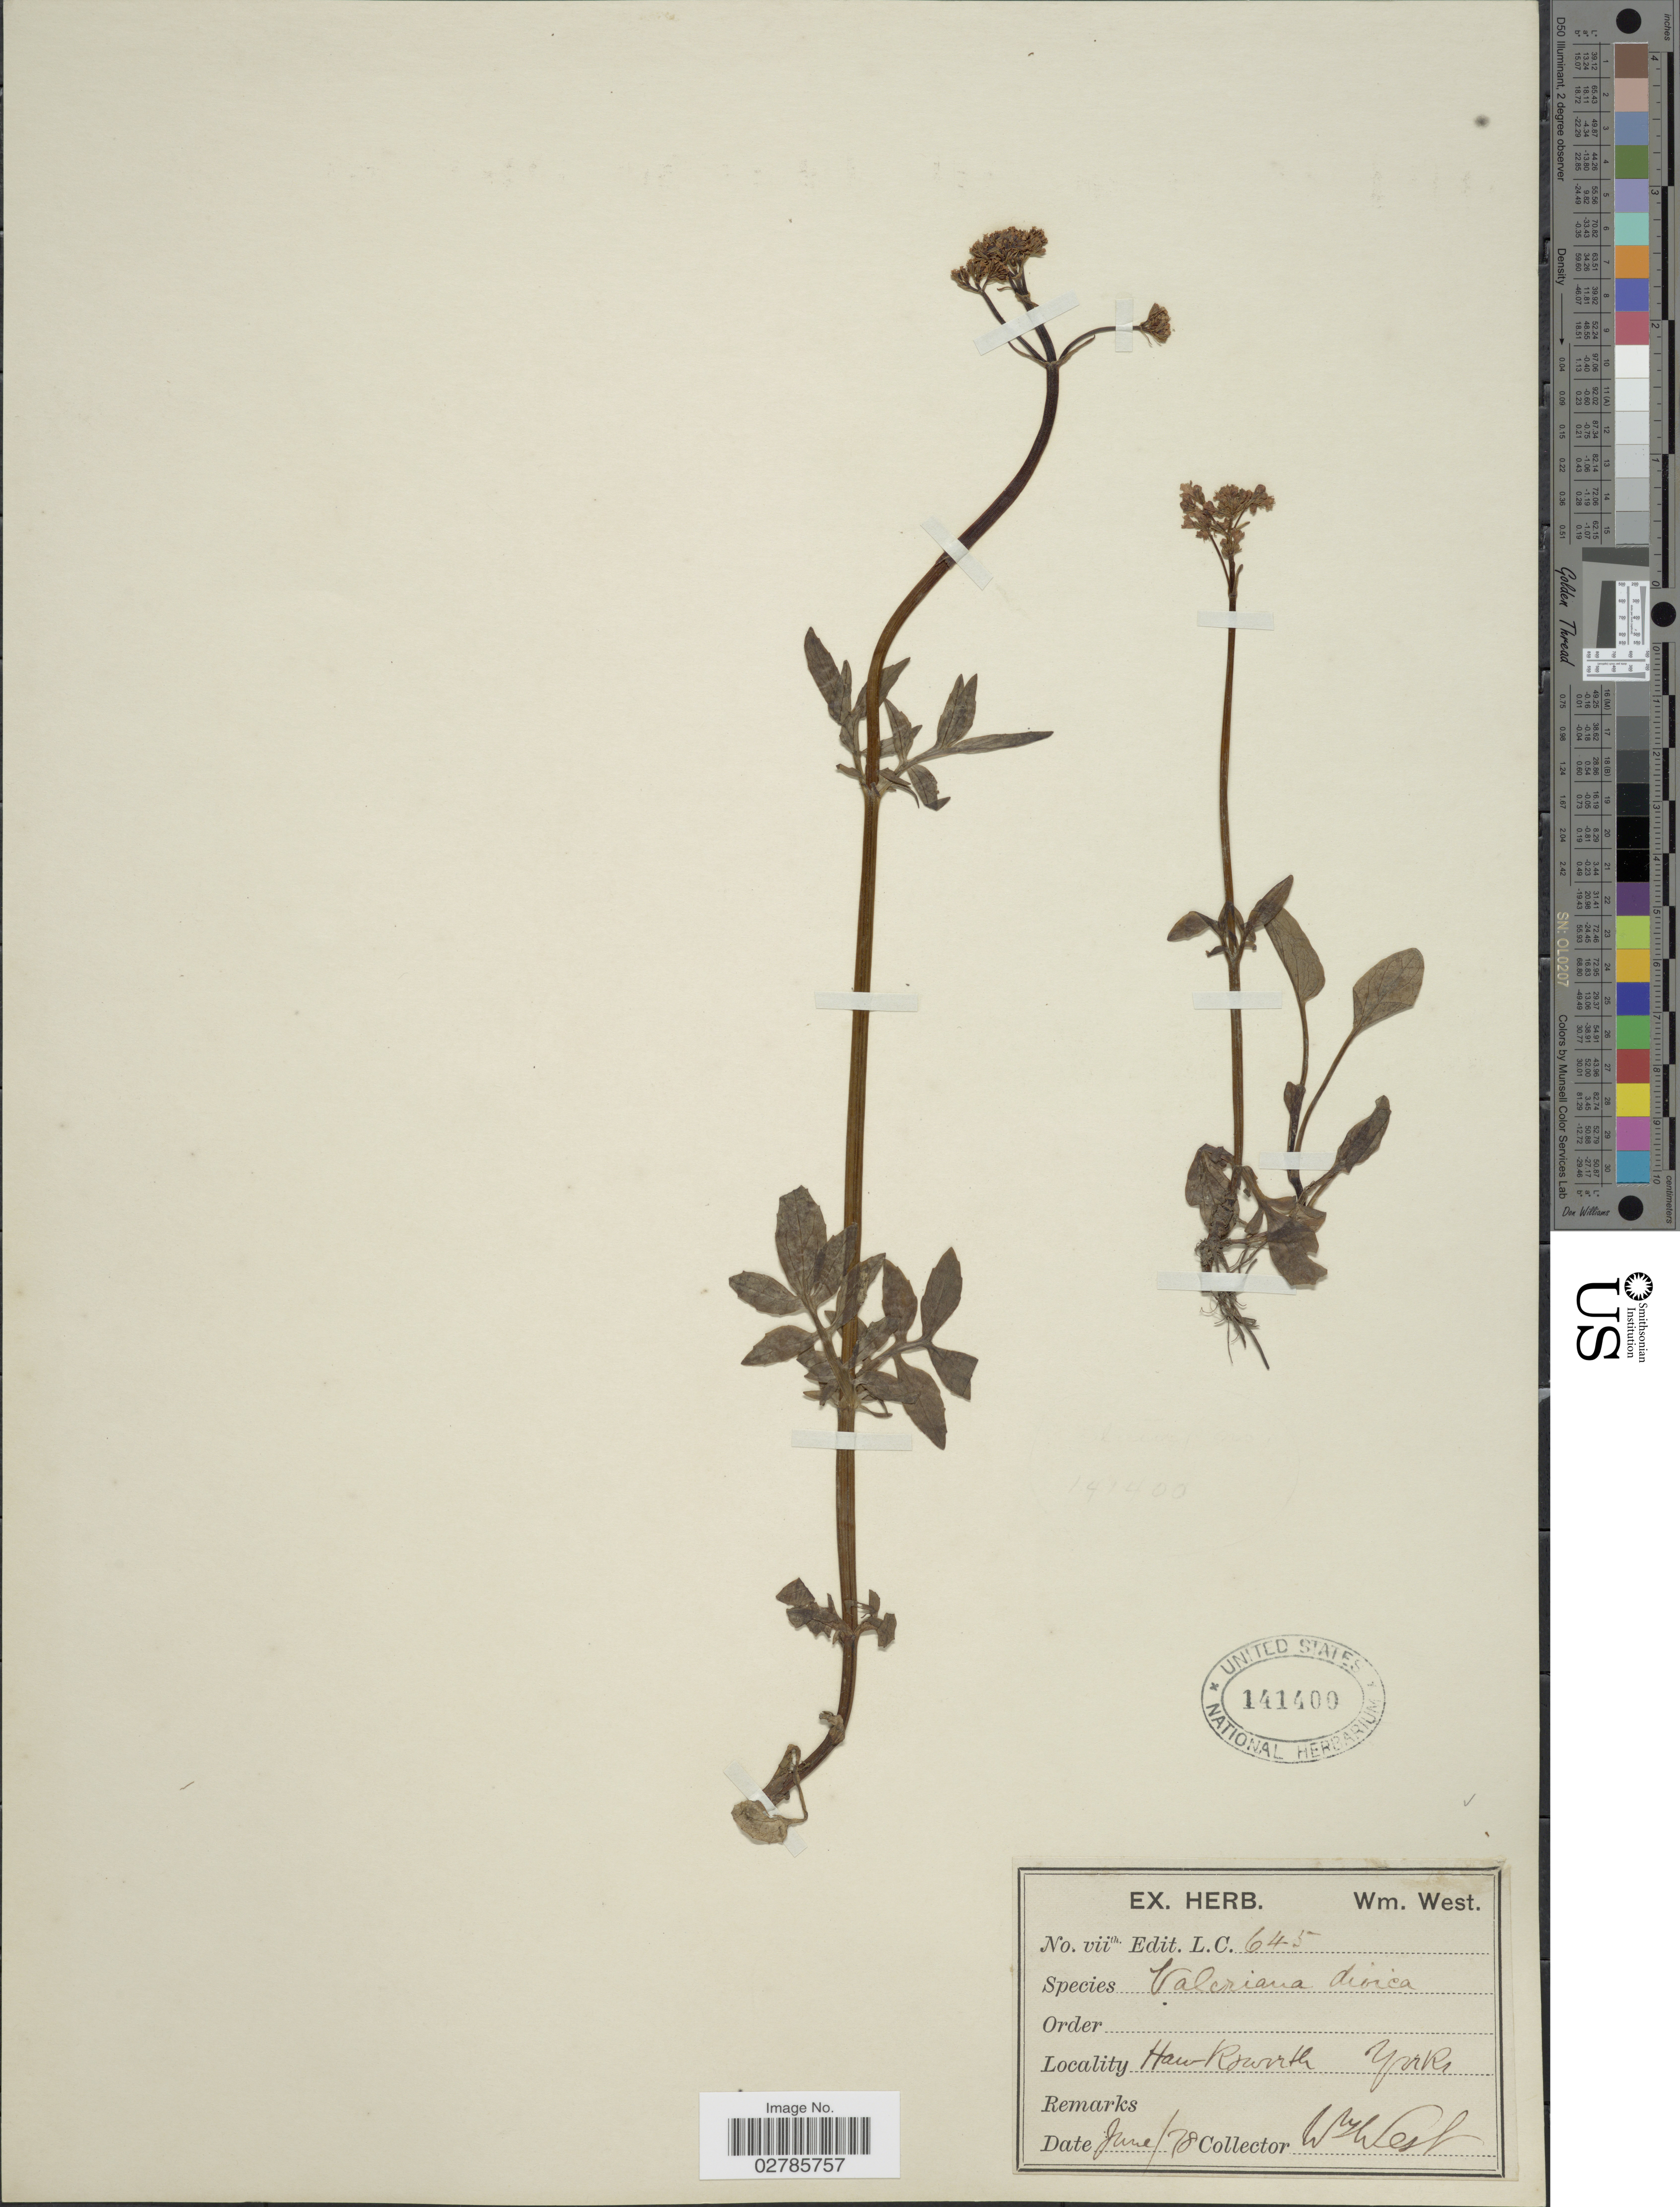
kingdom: Plantae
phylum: Tracheophyta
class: Magnoliopsida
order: Dipsacales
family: Caprifoliaceae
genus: Valeriana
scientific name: Valeriana dioica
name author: L.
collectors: W. West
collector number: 645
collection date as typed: Transcribed d/m/y: /6/78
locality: HawRowth Yorks.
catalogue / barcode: US 141400